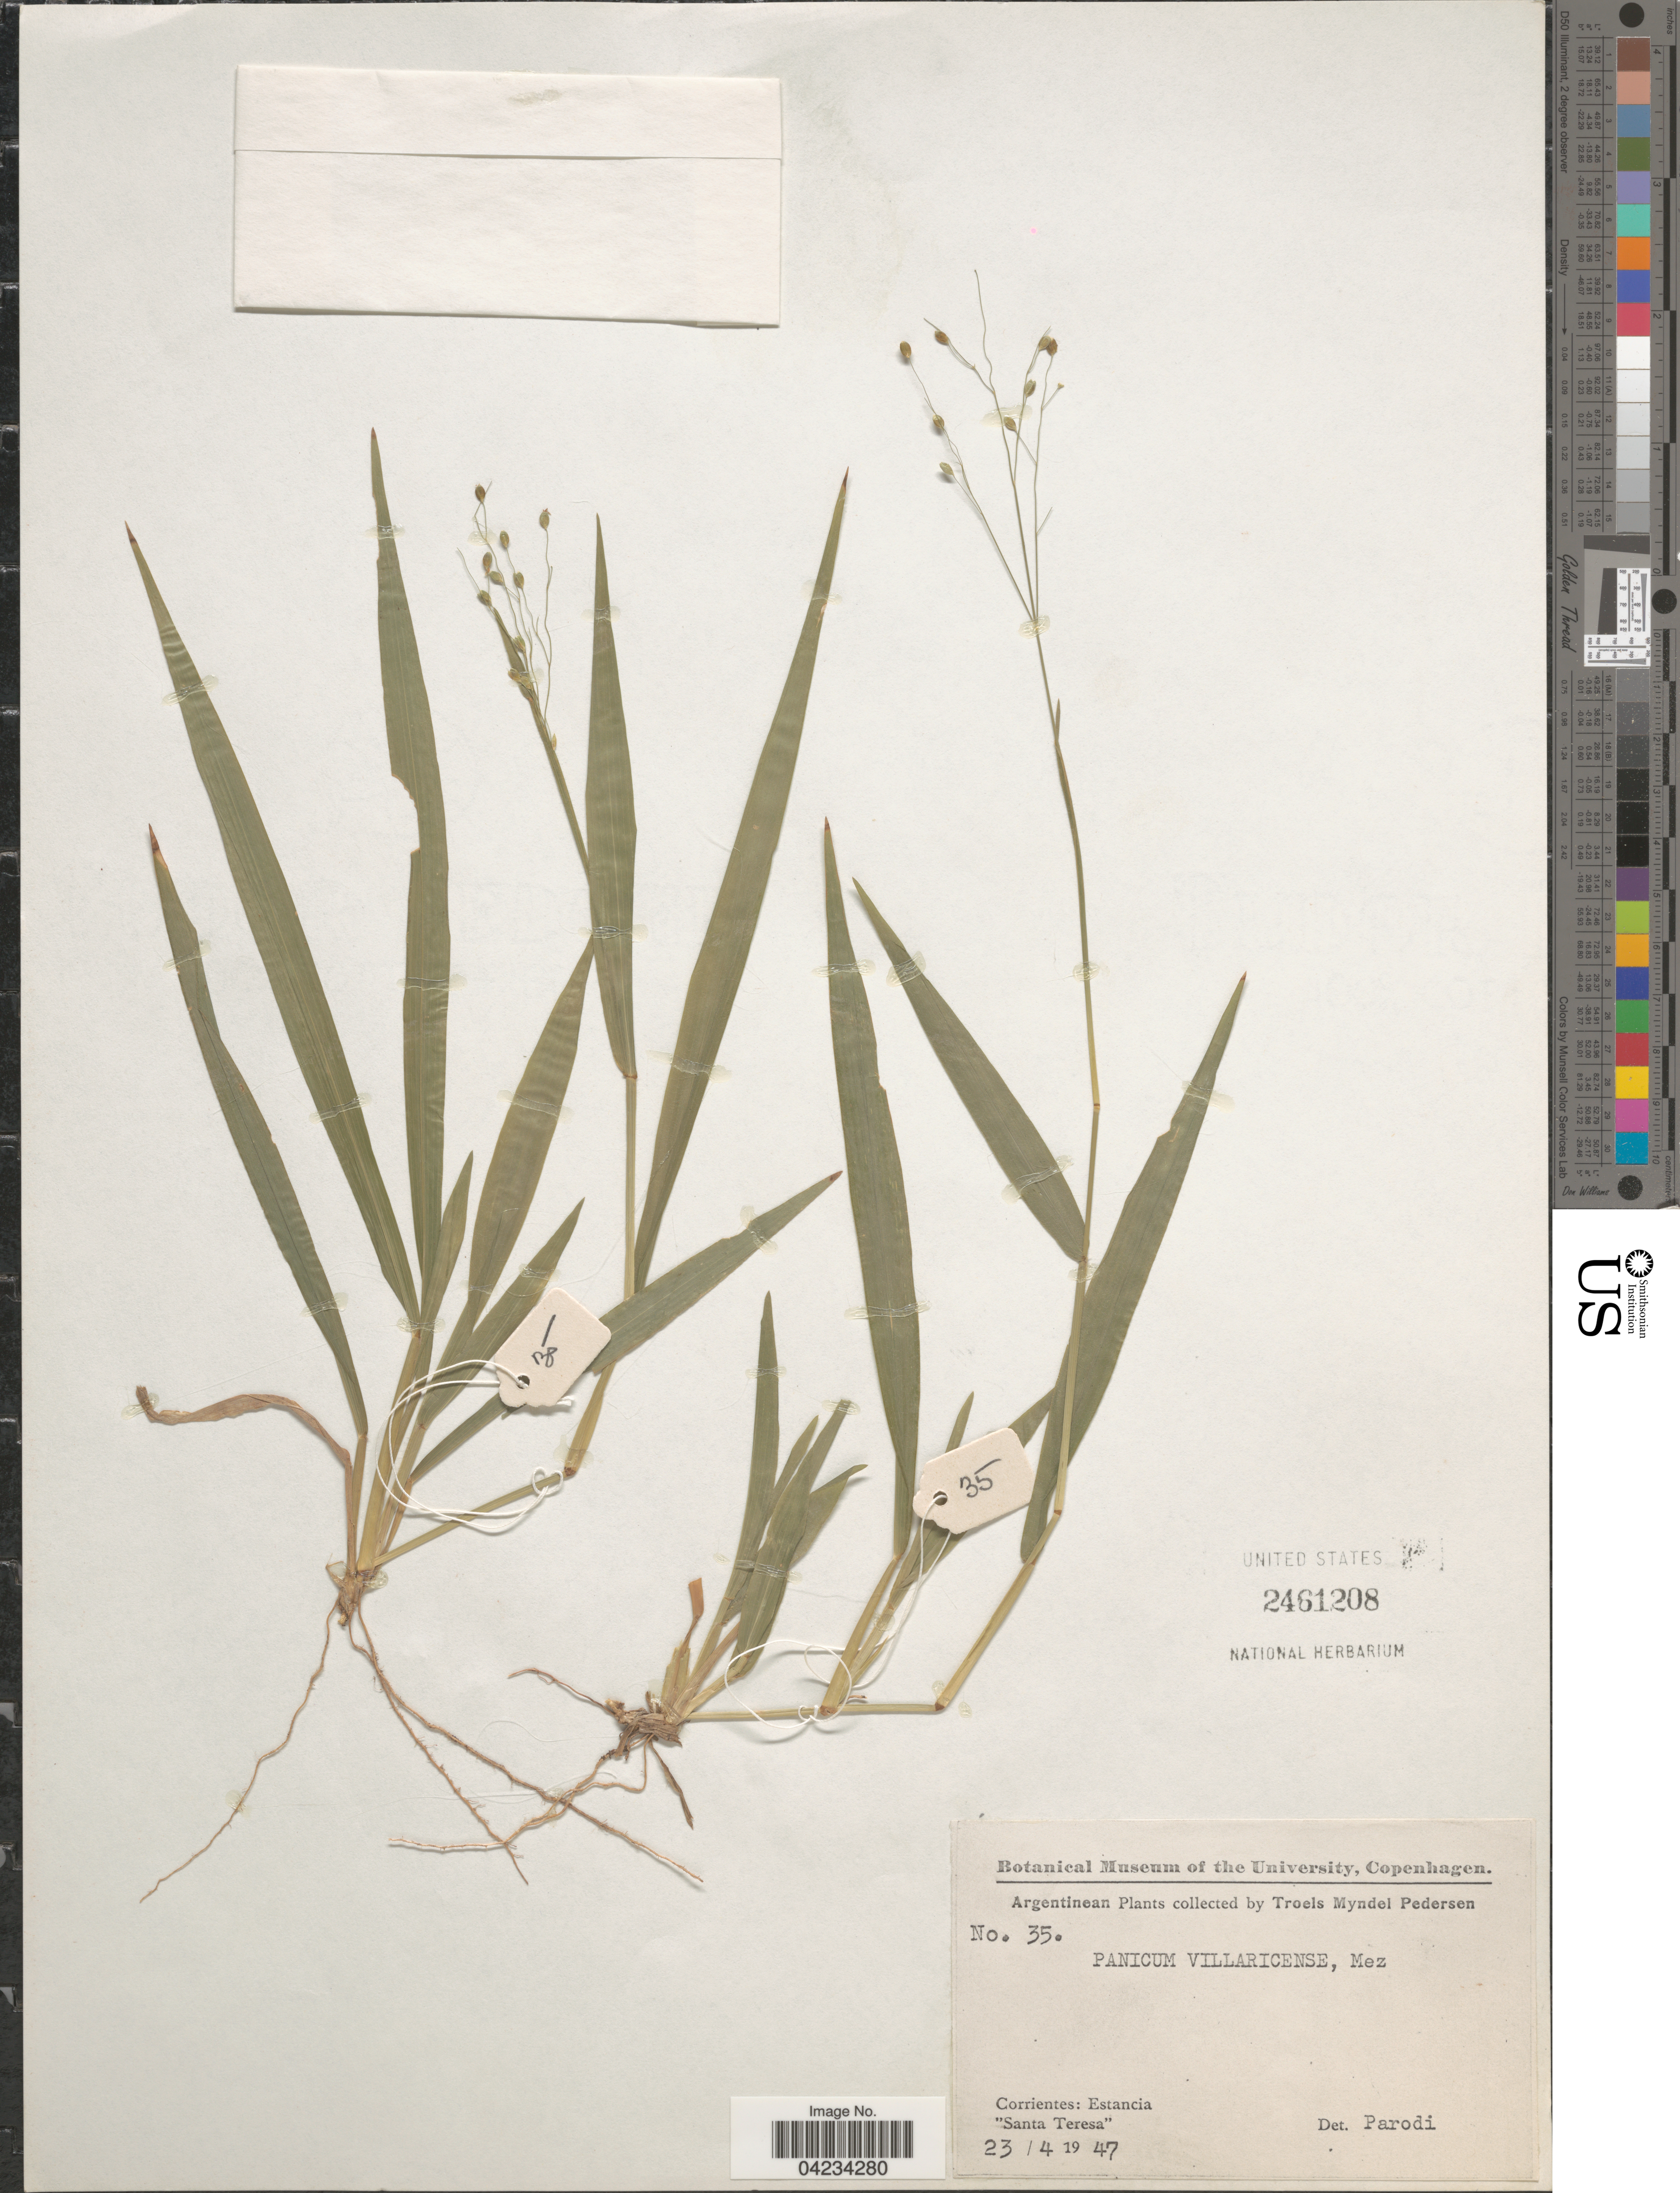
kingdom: Plantae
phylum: Tracheophyta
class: Liliopsida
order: Poales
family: Poaceae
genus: Homolepis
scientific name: Homolepis villaricensis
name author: (Mez) Zuloaga & Soderstr.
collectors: T. Pederson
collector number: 35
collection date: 1947-04-23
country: Argentina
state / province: Corrientes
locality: Estancia "Santa Teresa".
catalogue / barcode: US 2461208